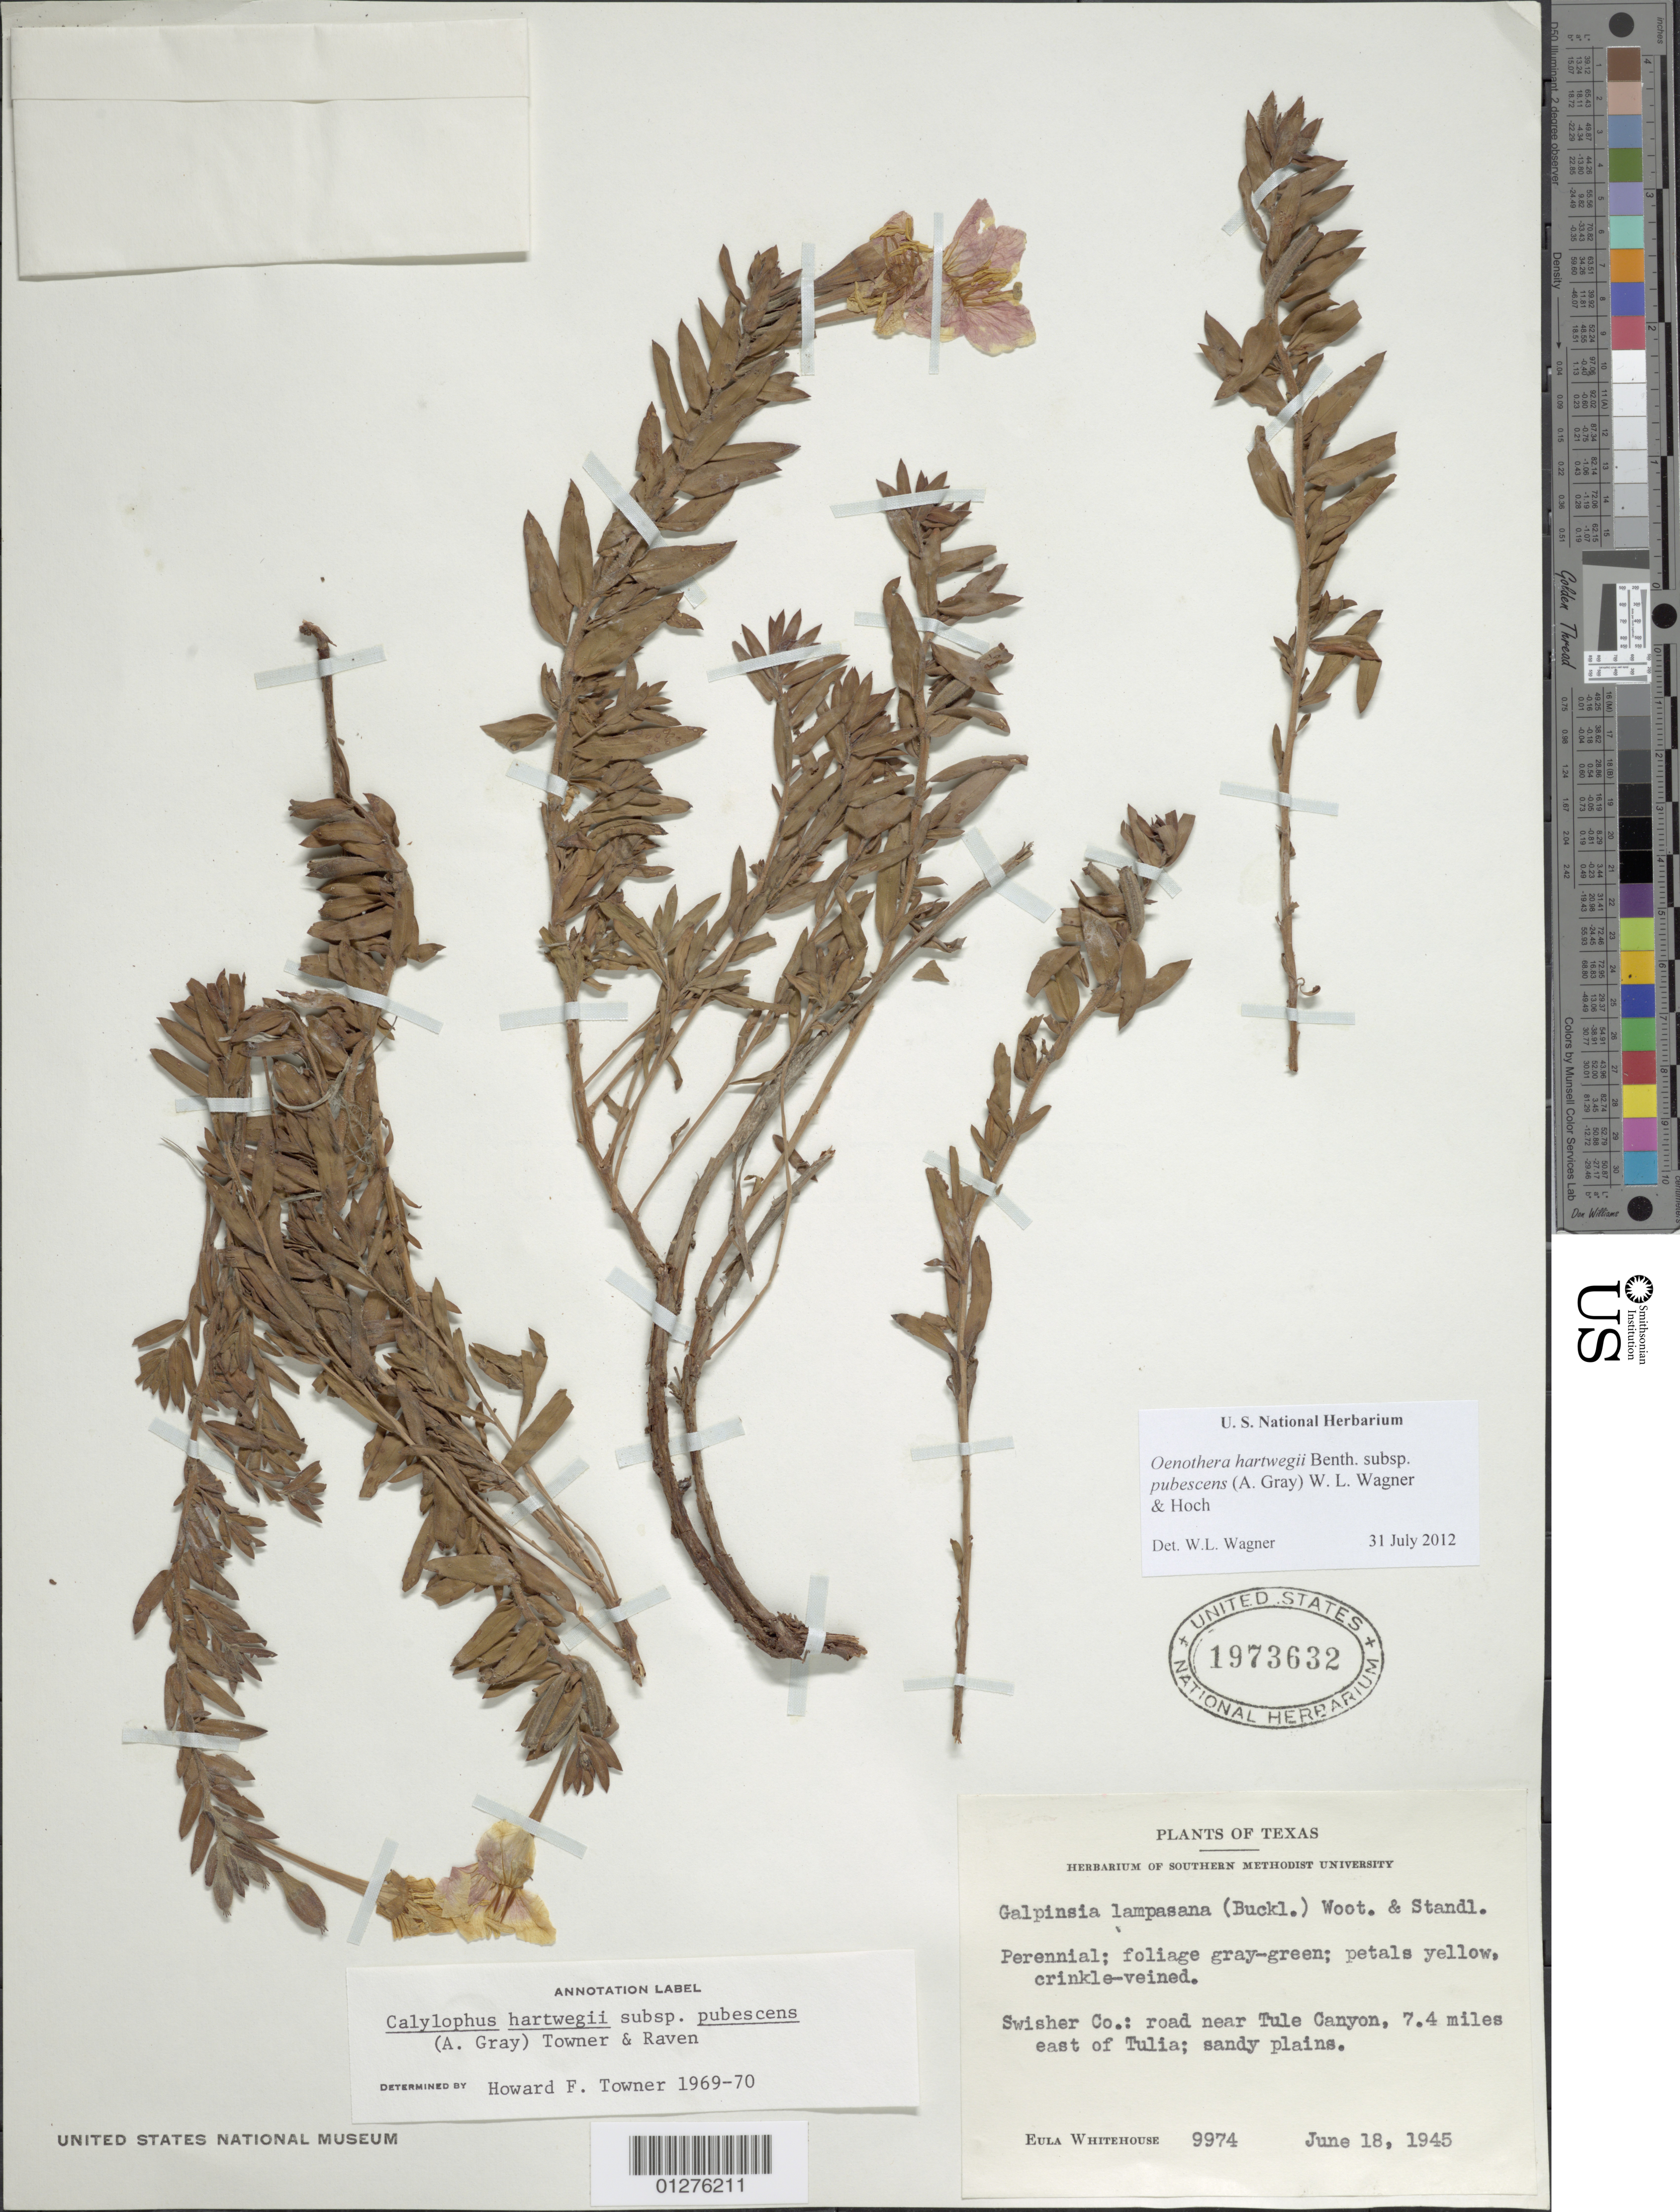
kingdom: Plantae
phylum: Tracheophyta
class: Magnoliopsida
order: Myrtales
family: Onagraceae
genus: Oenothera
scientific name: Oenothera hartwegii subsp. pubescens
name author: (A. Gray) W.L. Wagner & Hoch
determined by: Wagner, W. L., (BOT), Smithsonian Institution - National Museum of Natural History (UNITED STATES)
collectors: E. Whitehouse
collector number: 9974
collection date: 1945-06-18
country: United States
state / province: Texas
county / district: Swisher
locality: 7.9 mi e of Tulia near Tule Canyon Road.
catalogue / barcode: US 1973632